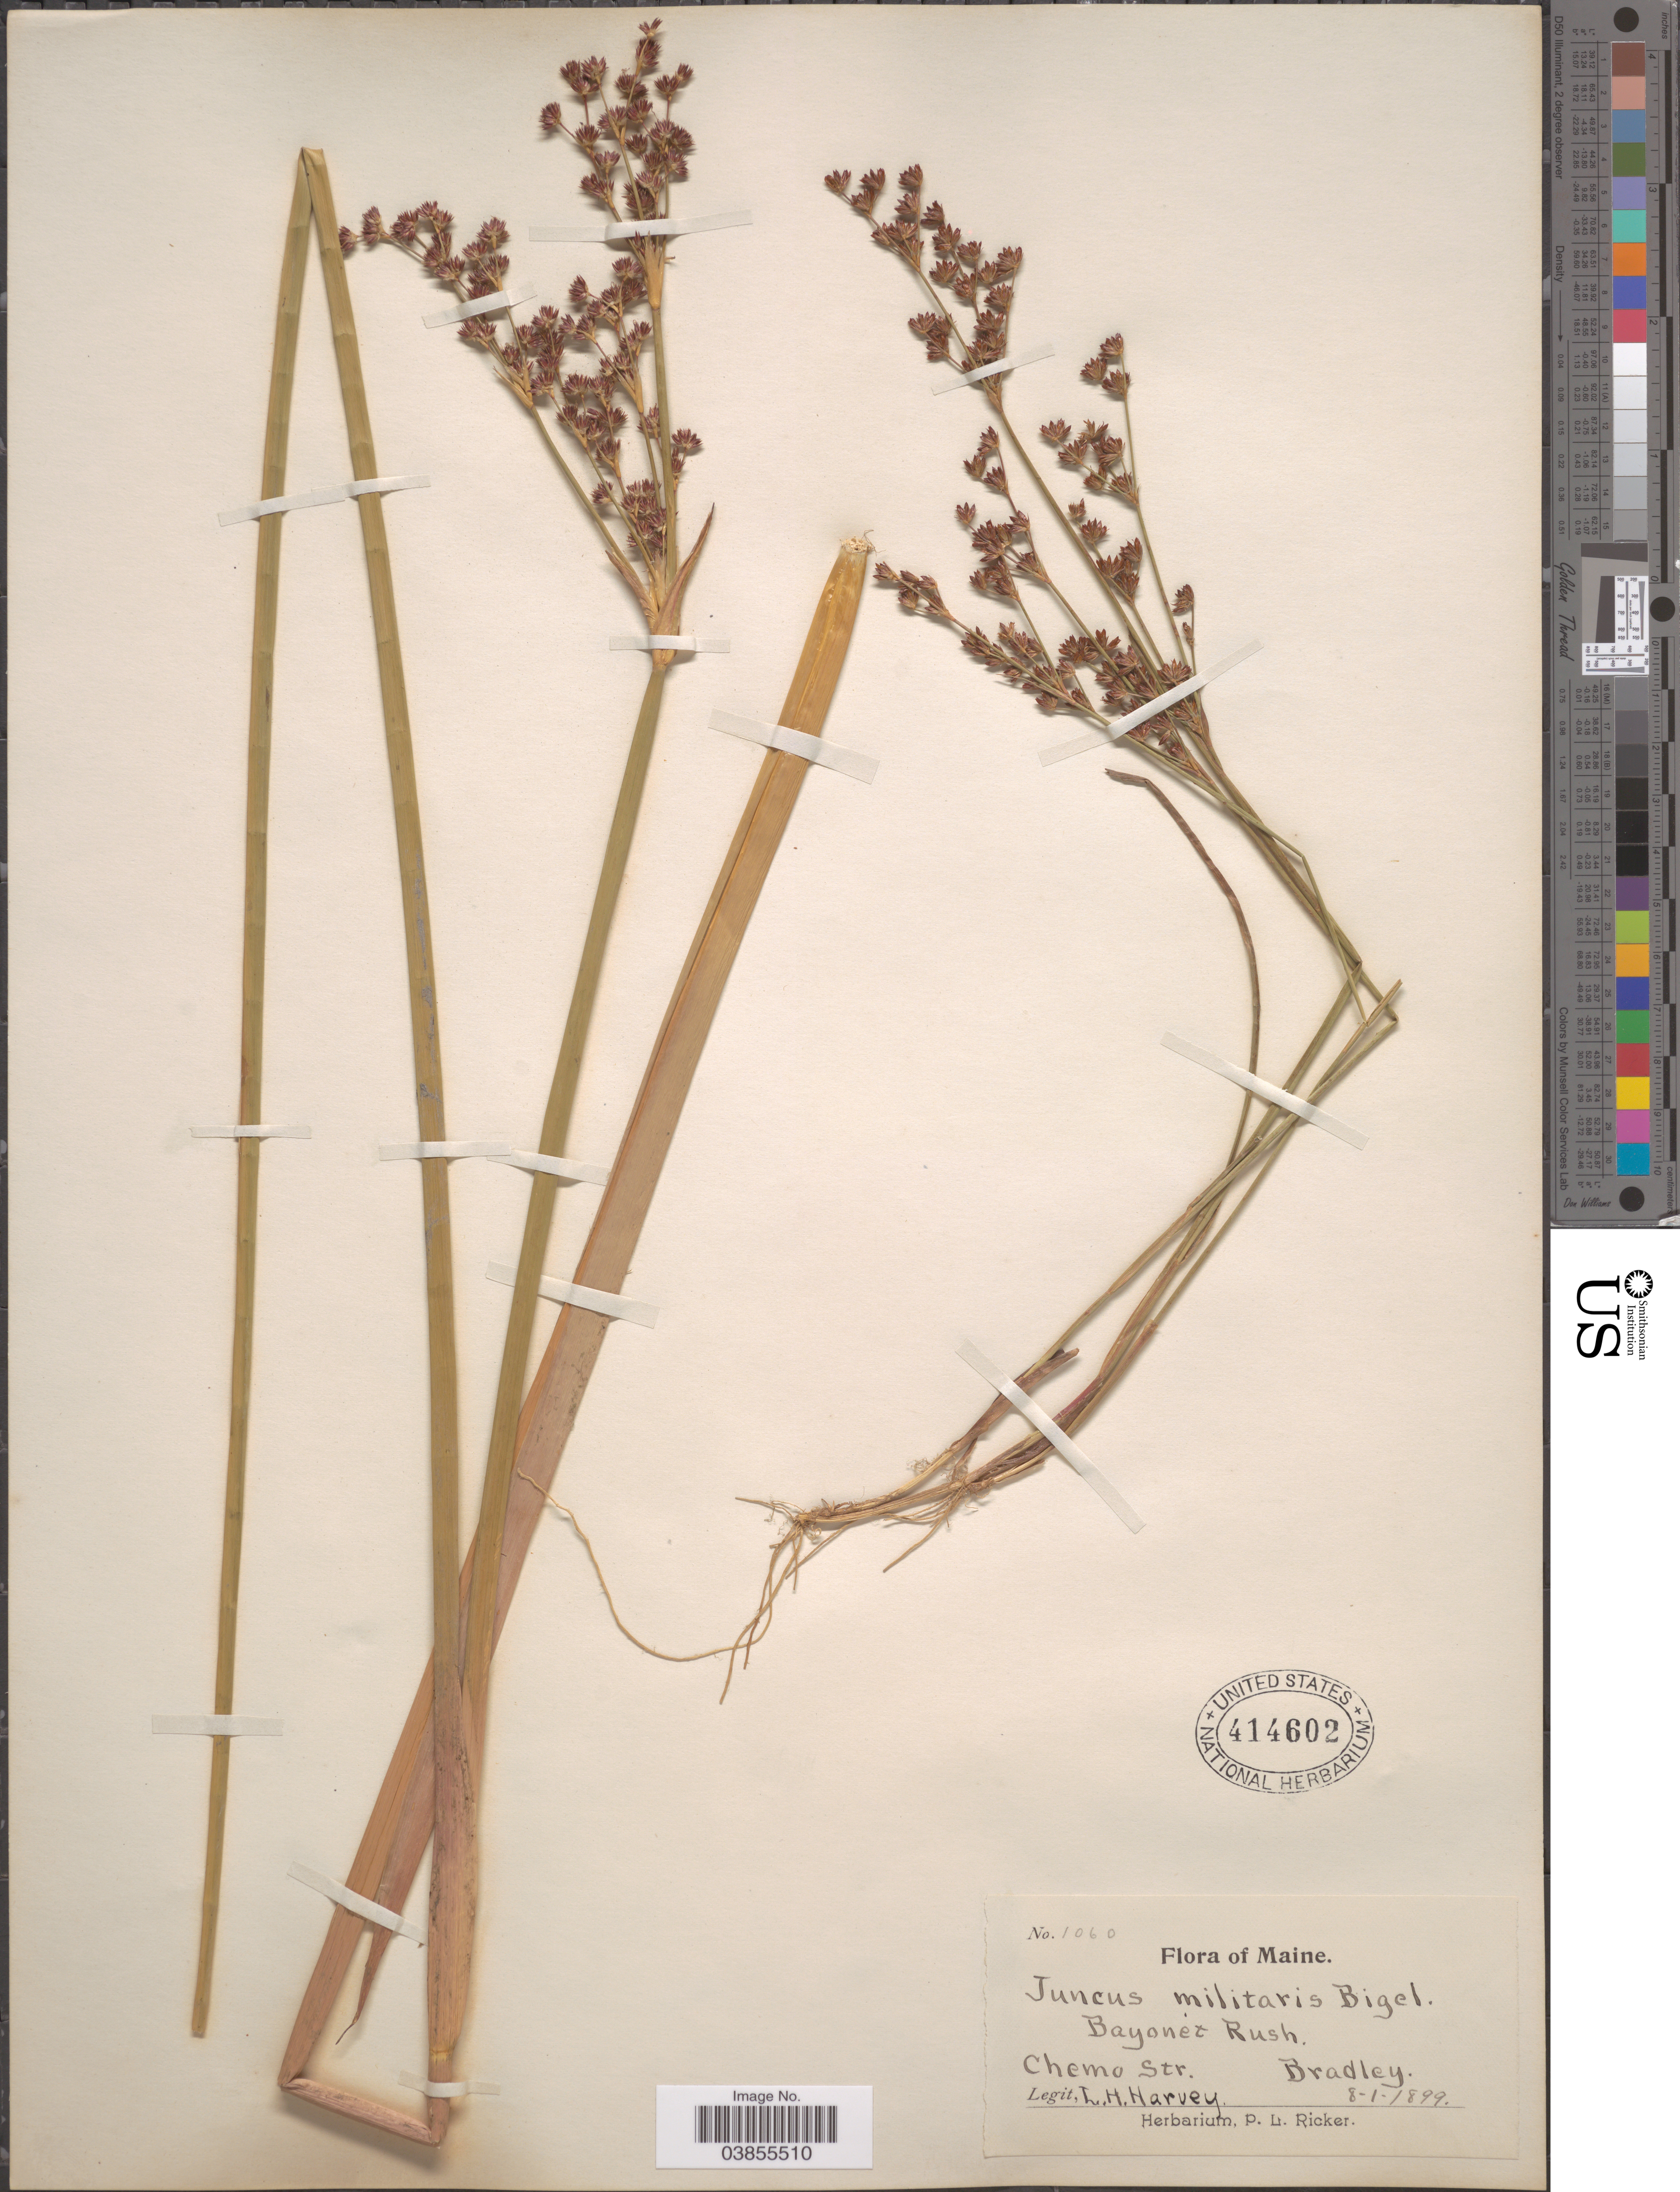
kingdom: Plantae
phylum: Tracheophyta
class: Liliopsida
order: Poales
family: Juncaceae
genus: Juncus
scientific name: Juncus militaris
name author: Bigelow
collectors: L. H. Harvey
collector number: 1060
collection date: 1899-08-01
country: United States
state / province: Maine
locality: Chemo Str. Bradley.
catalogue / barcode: US 414602